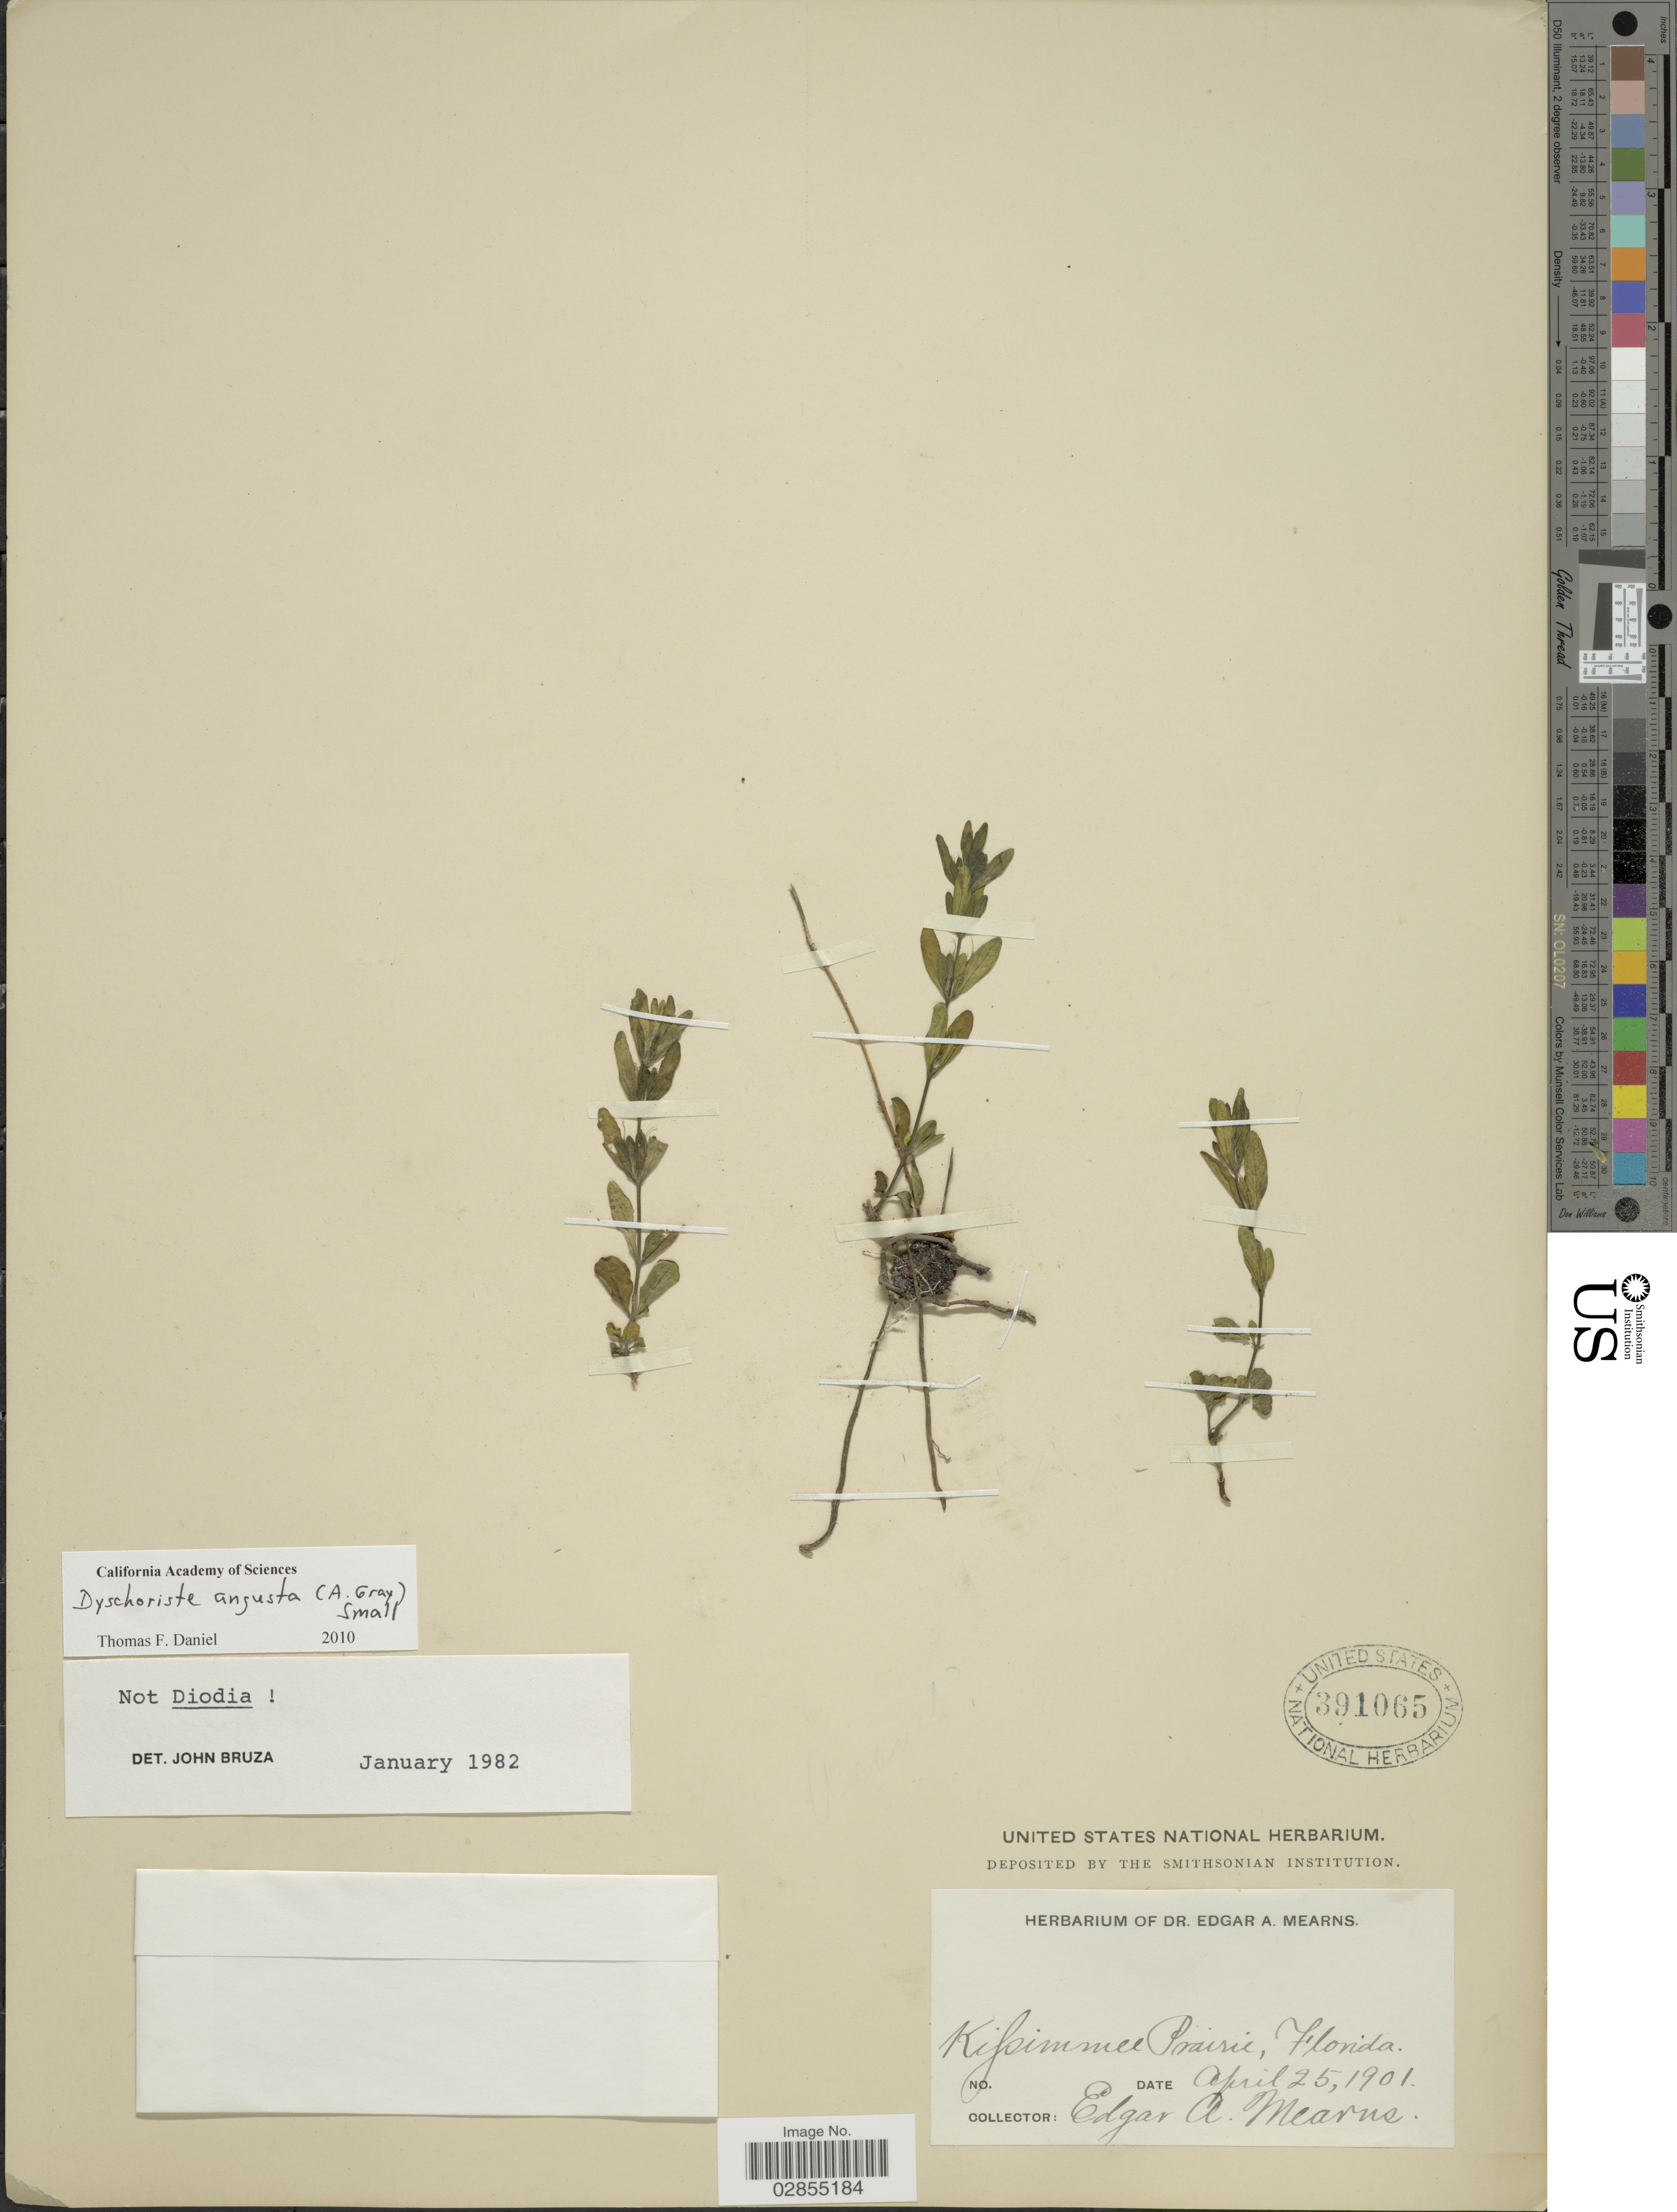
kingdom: Plantae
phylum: Tracheophyta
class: Magnoliopsida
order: Lamiales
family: Acanthaceae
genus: Dyschoriste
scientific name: Dyschoriste angusta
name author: (A. Gray) Small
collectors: E. A. Mearns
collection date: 1901-04-25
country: United States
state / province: Florida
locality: Kissimmee Prairie.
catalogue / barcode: US 391065